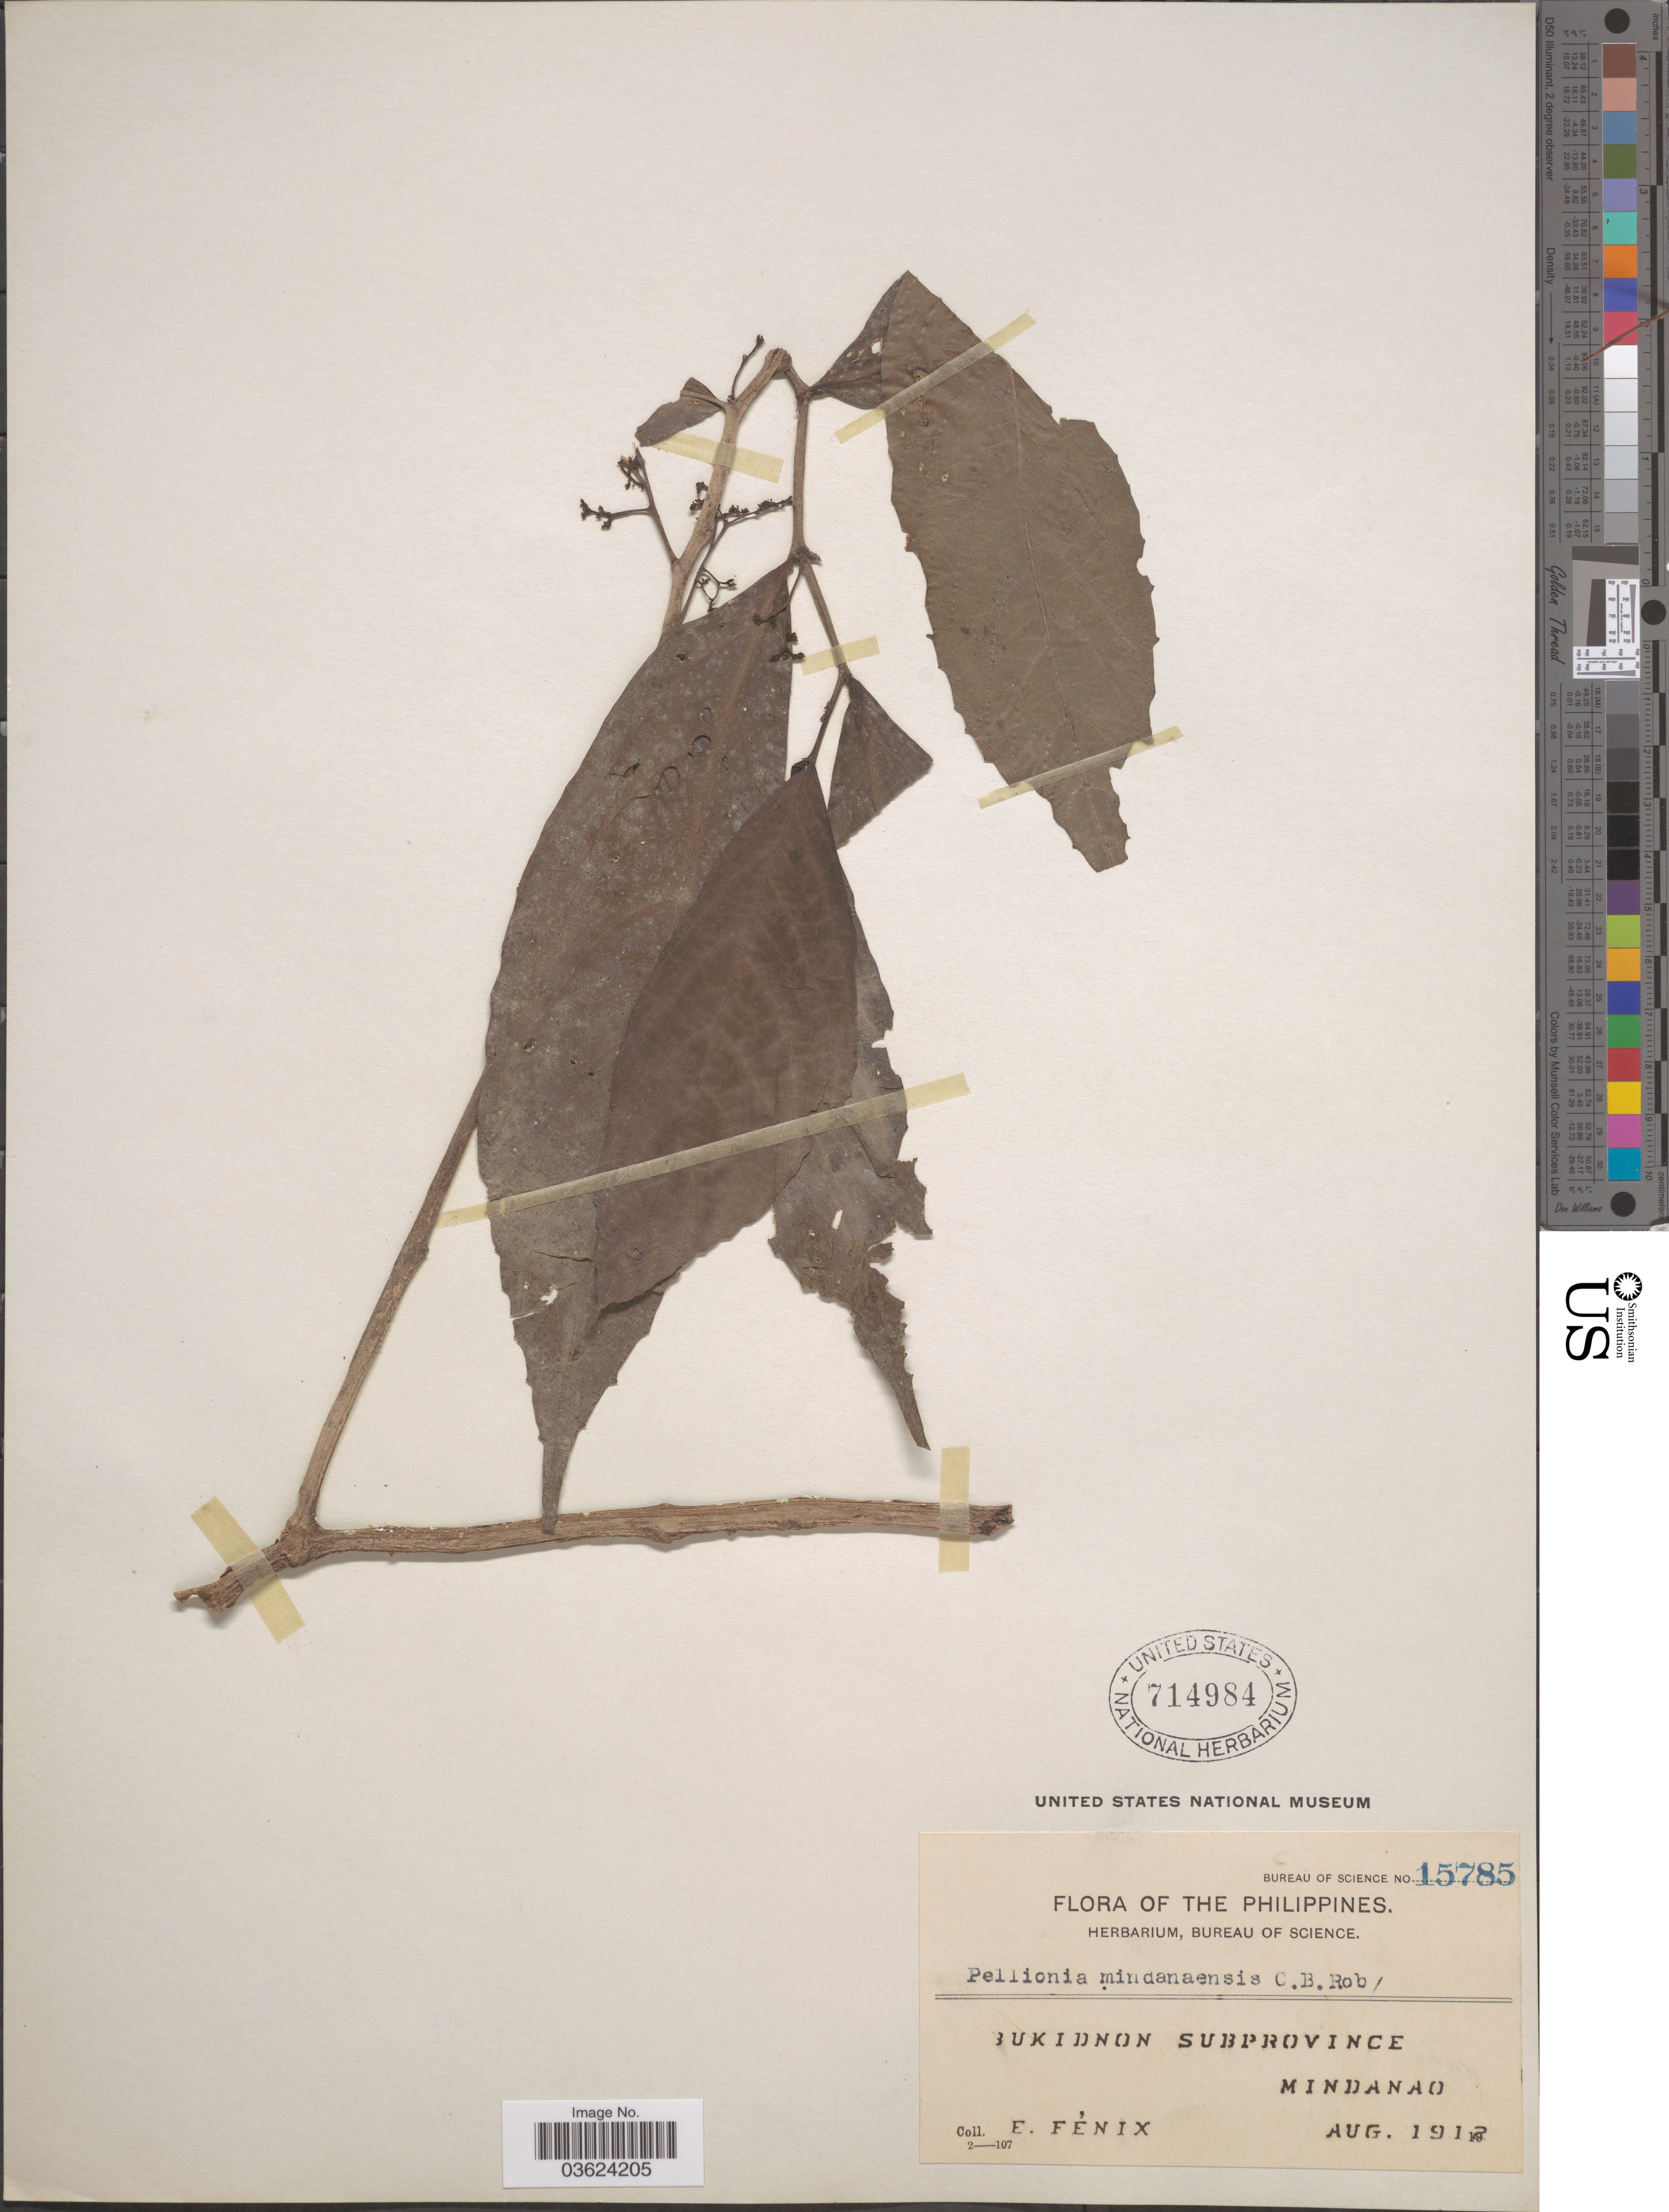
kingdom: Plantae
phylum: Tracheophyta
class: Magnoliopsida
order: Rosales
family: Urticaceae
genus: Elatostema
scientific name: Elatostema mindanaense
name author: (C.B. Rob.) H. Schroet.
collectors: E. Fénix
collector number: Bureau of Science 15785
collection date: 1912-08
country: Philippines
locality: Bukidnon Province. Mindanao.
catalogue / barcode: US 714984